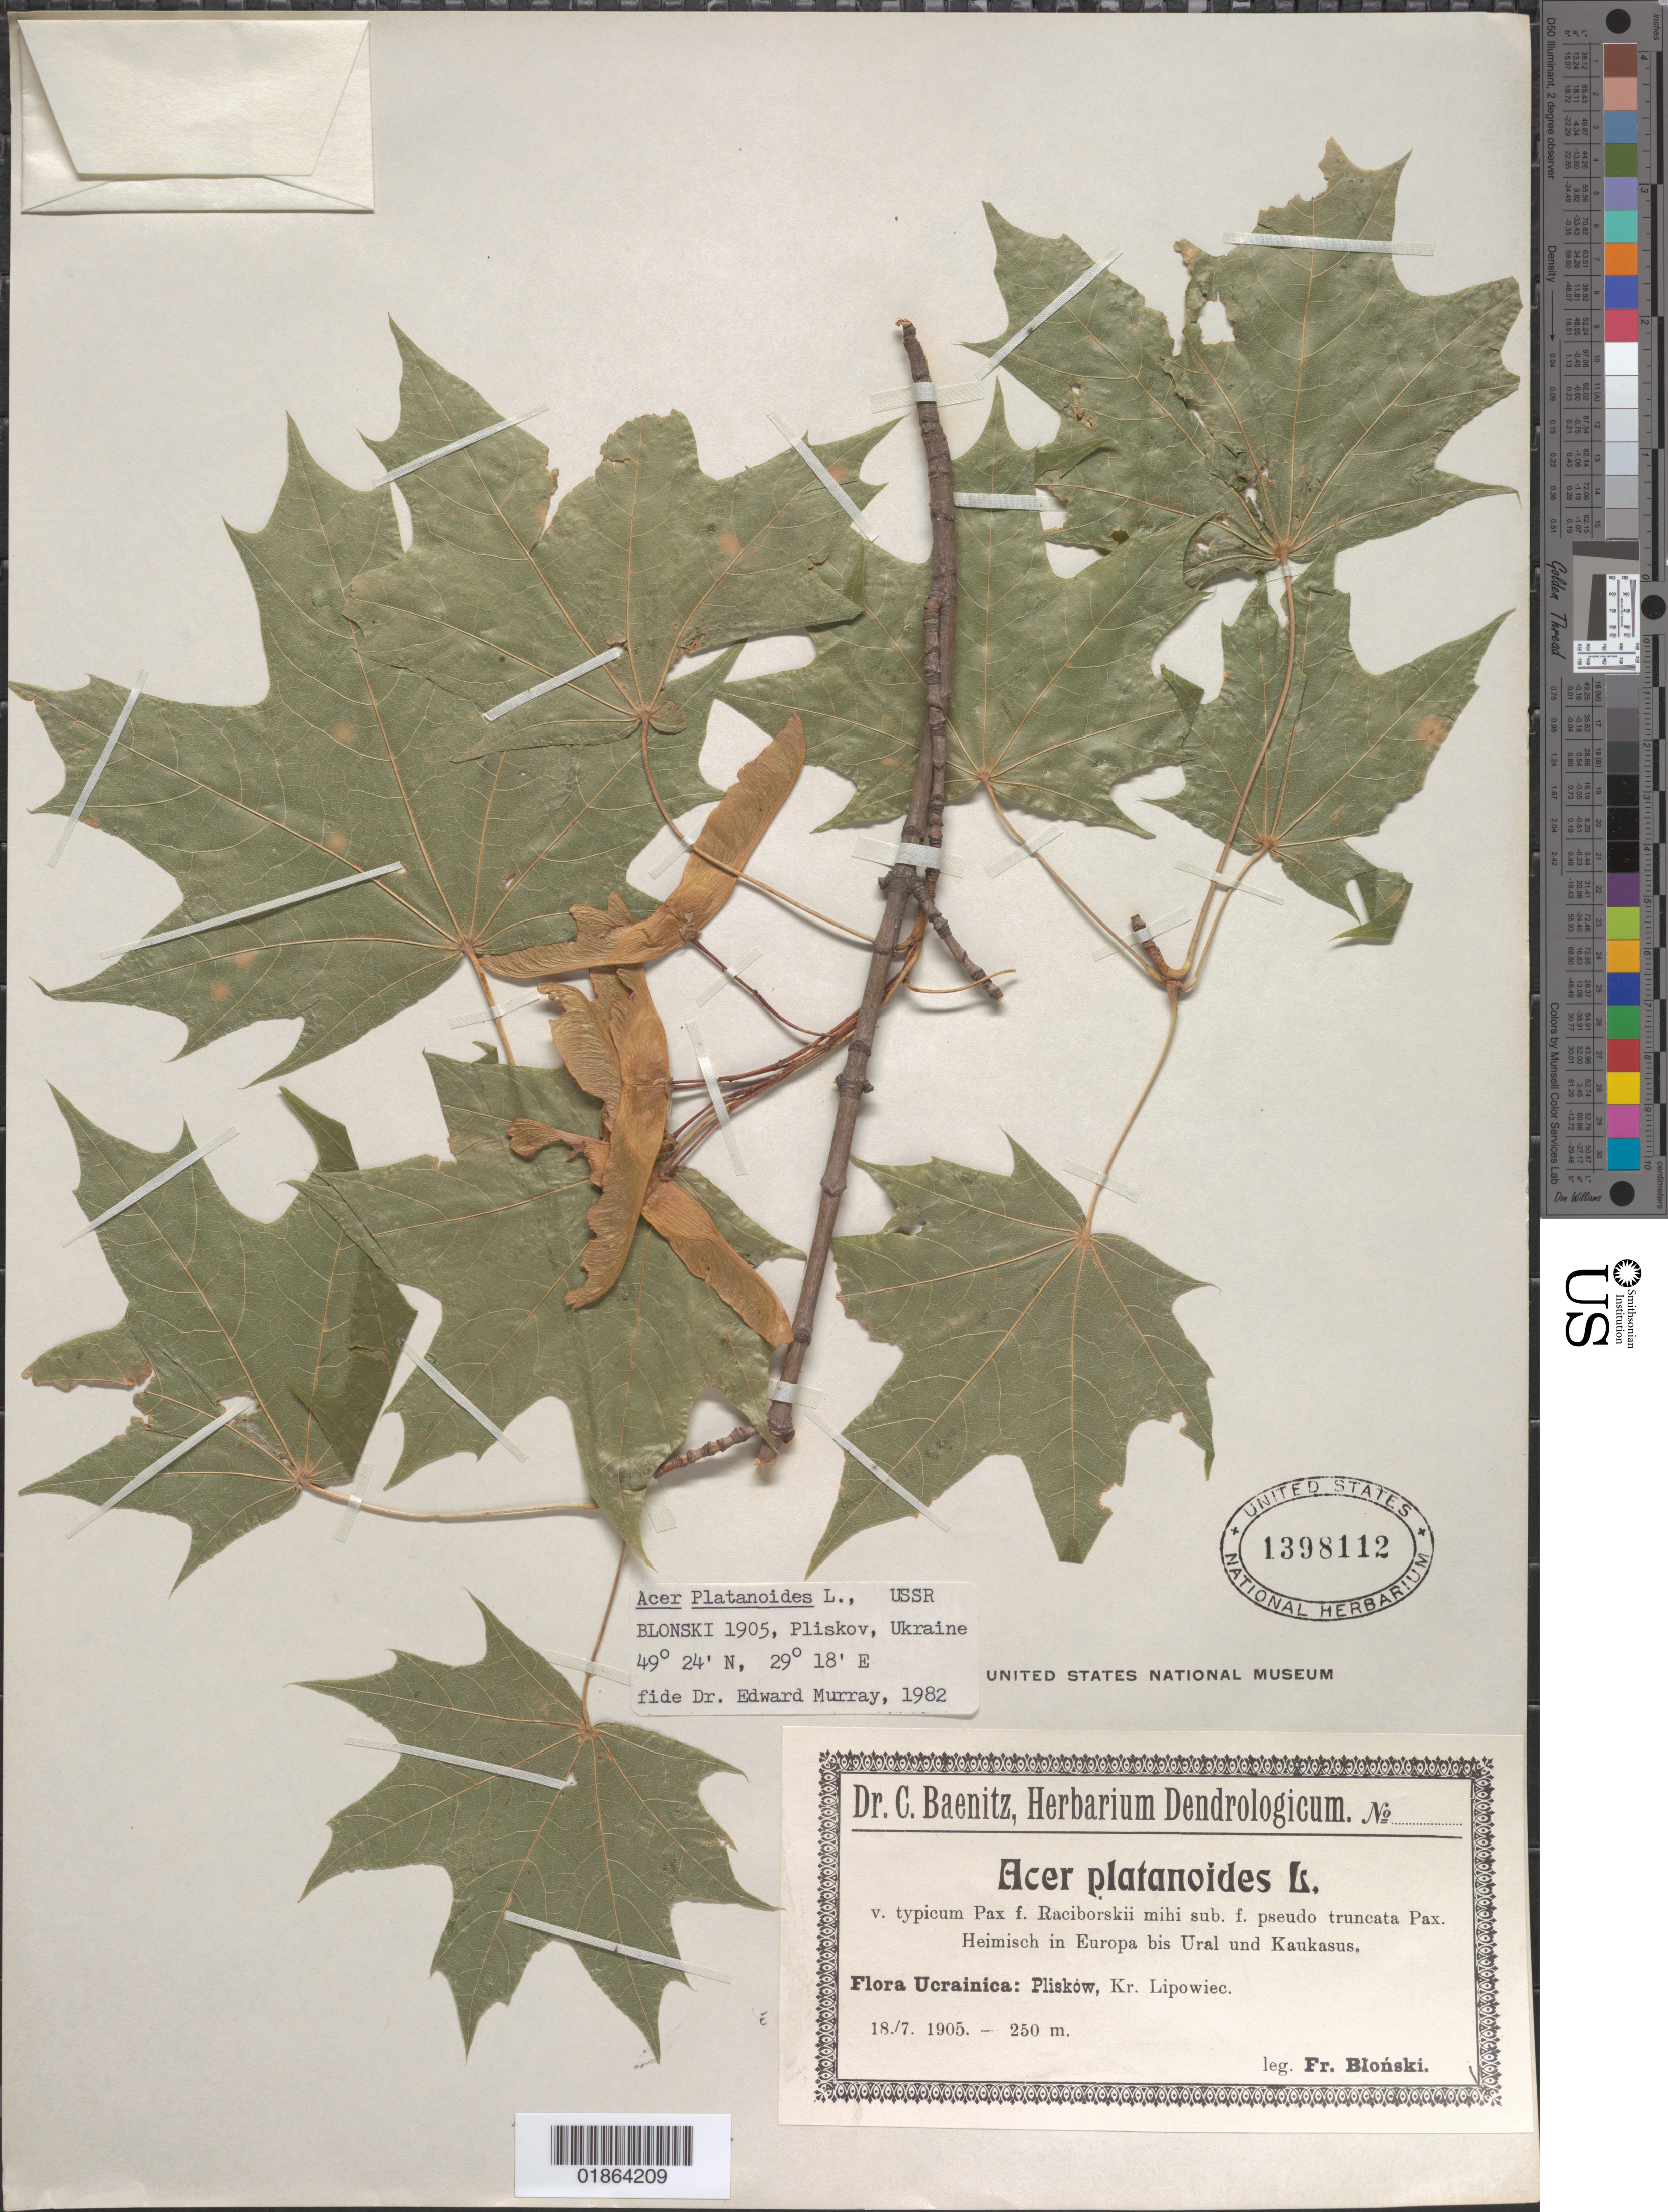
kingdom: Plantae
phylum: Tracheophyta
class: Magnoliopsida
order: Sapindales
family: Sapindaceae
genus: Acer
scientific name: Acer platanoides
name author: L.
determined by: Murray, Edward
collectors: F. Blonski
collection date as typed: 18/7/ 1905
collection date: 1905-07-18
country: Ukraine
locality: Pliskow [Plyskiv], Kr. Lipowiec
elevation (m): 250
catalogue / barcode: US 1398112